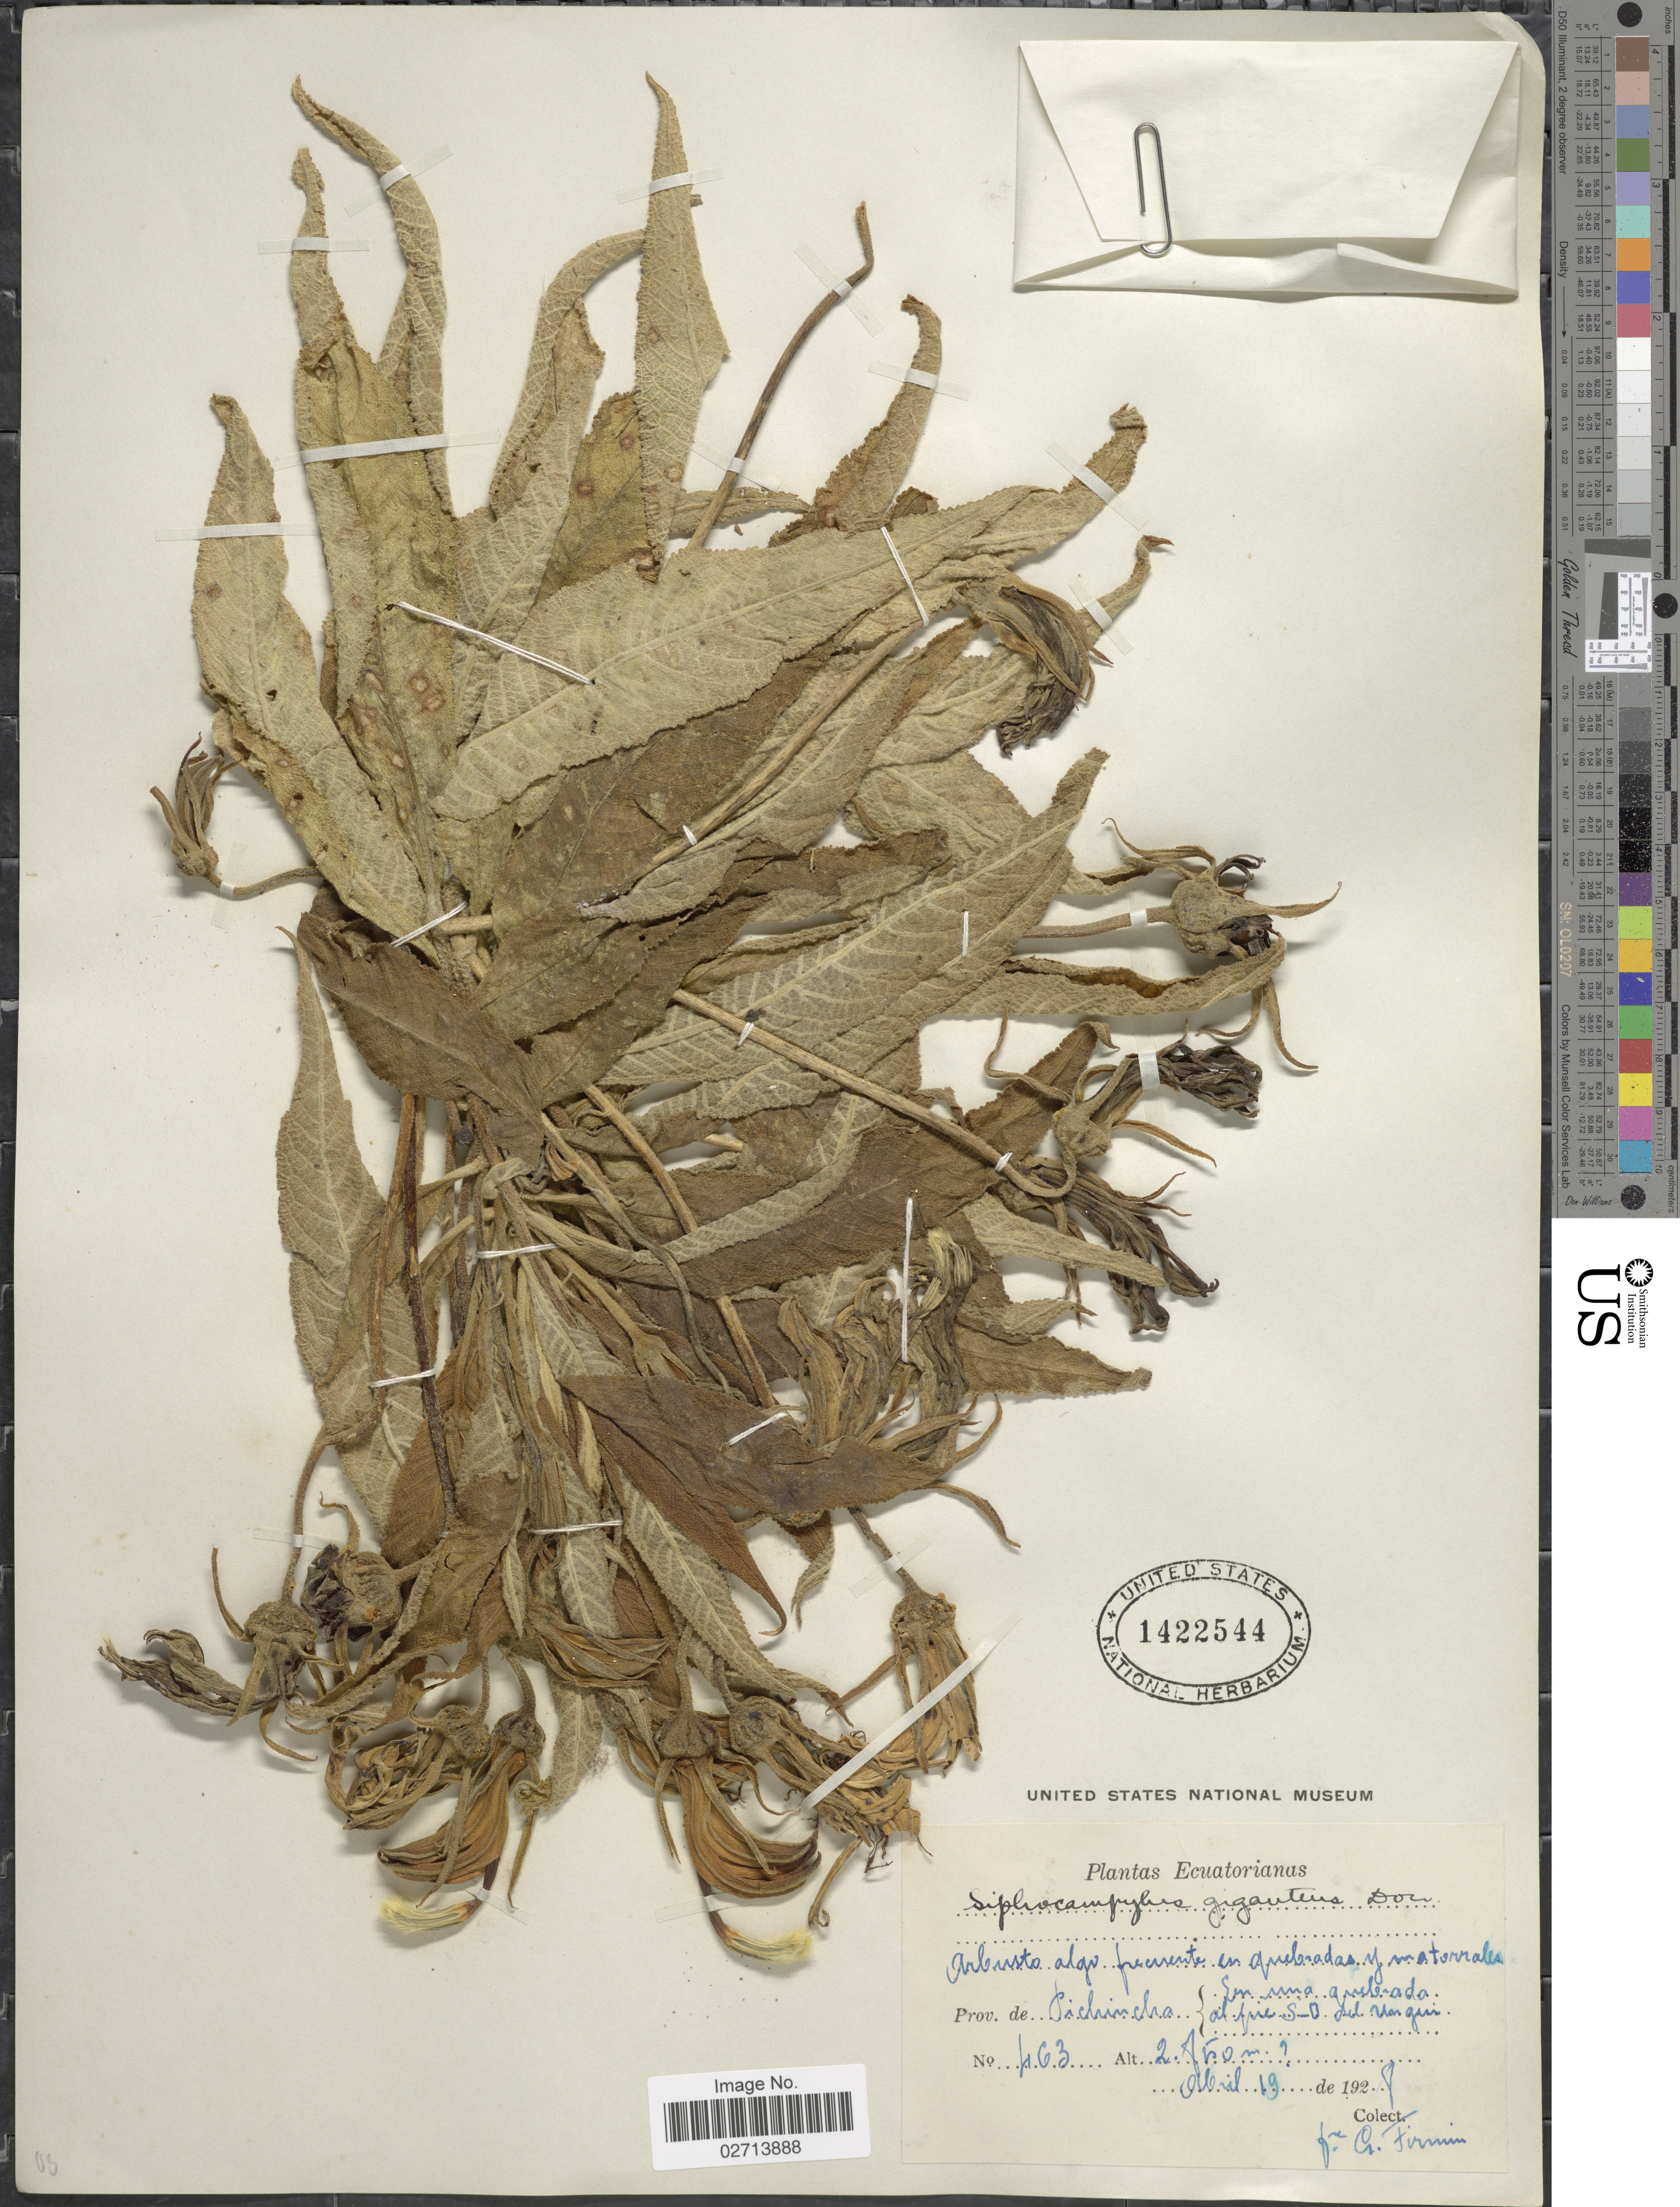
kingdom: Plantae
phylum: Tracheophyta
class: Magnoliopsida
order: Asterales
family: Campanulaceae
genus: Siphocampylus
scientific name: Siphocampylus giganteus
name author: (Cav.) G. Don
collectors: F. Firmin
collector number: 463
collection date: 1928-04-19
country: Ecuador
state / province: Pichincha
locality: En una quebrada al pie S-O del Ungui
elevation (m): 2750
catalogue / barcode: US 1422544